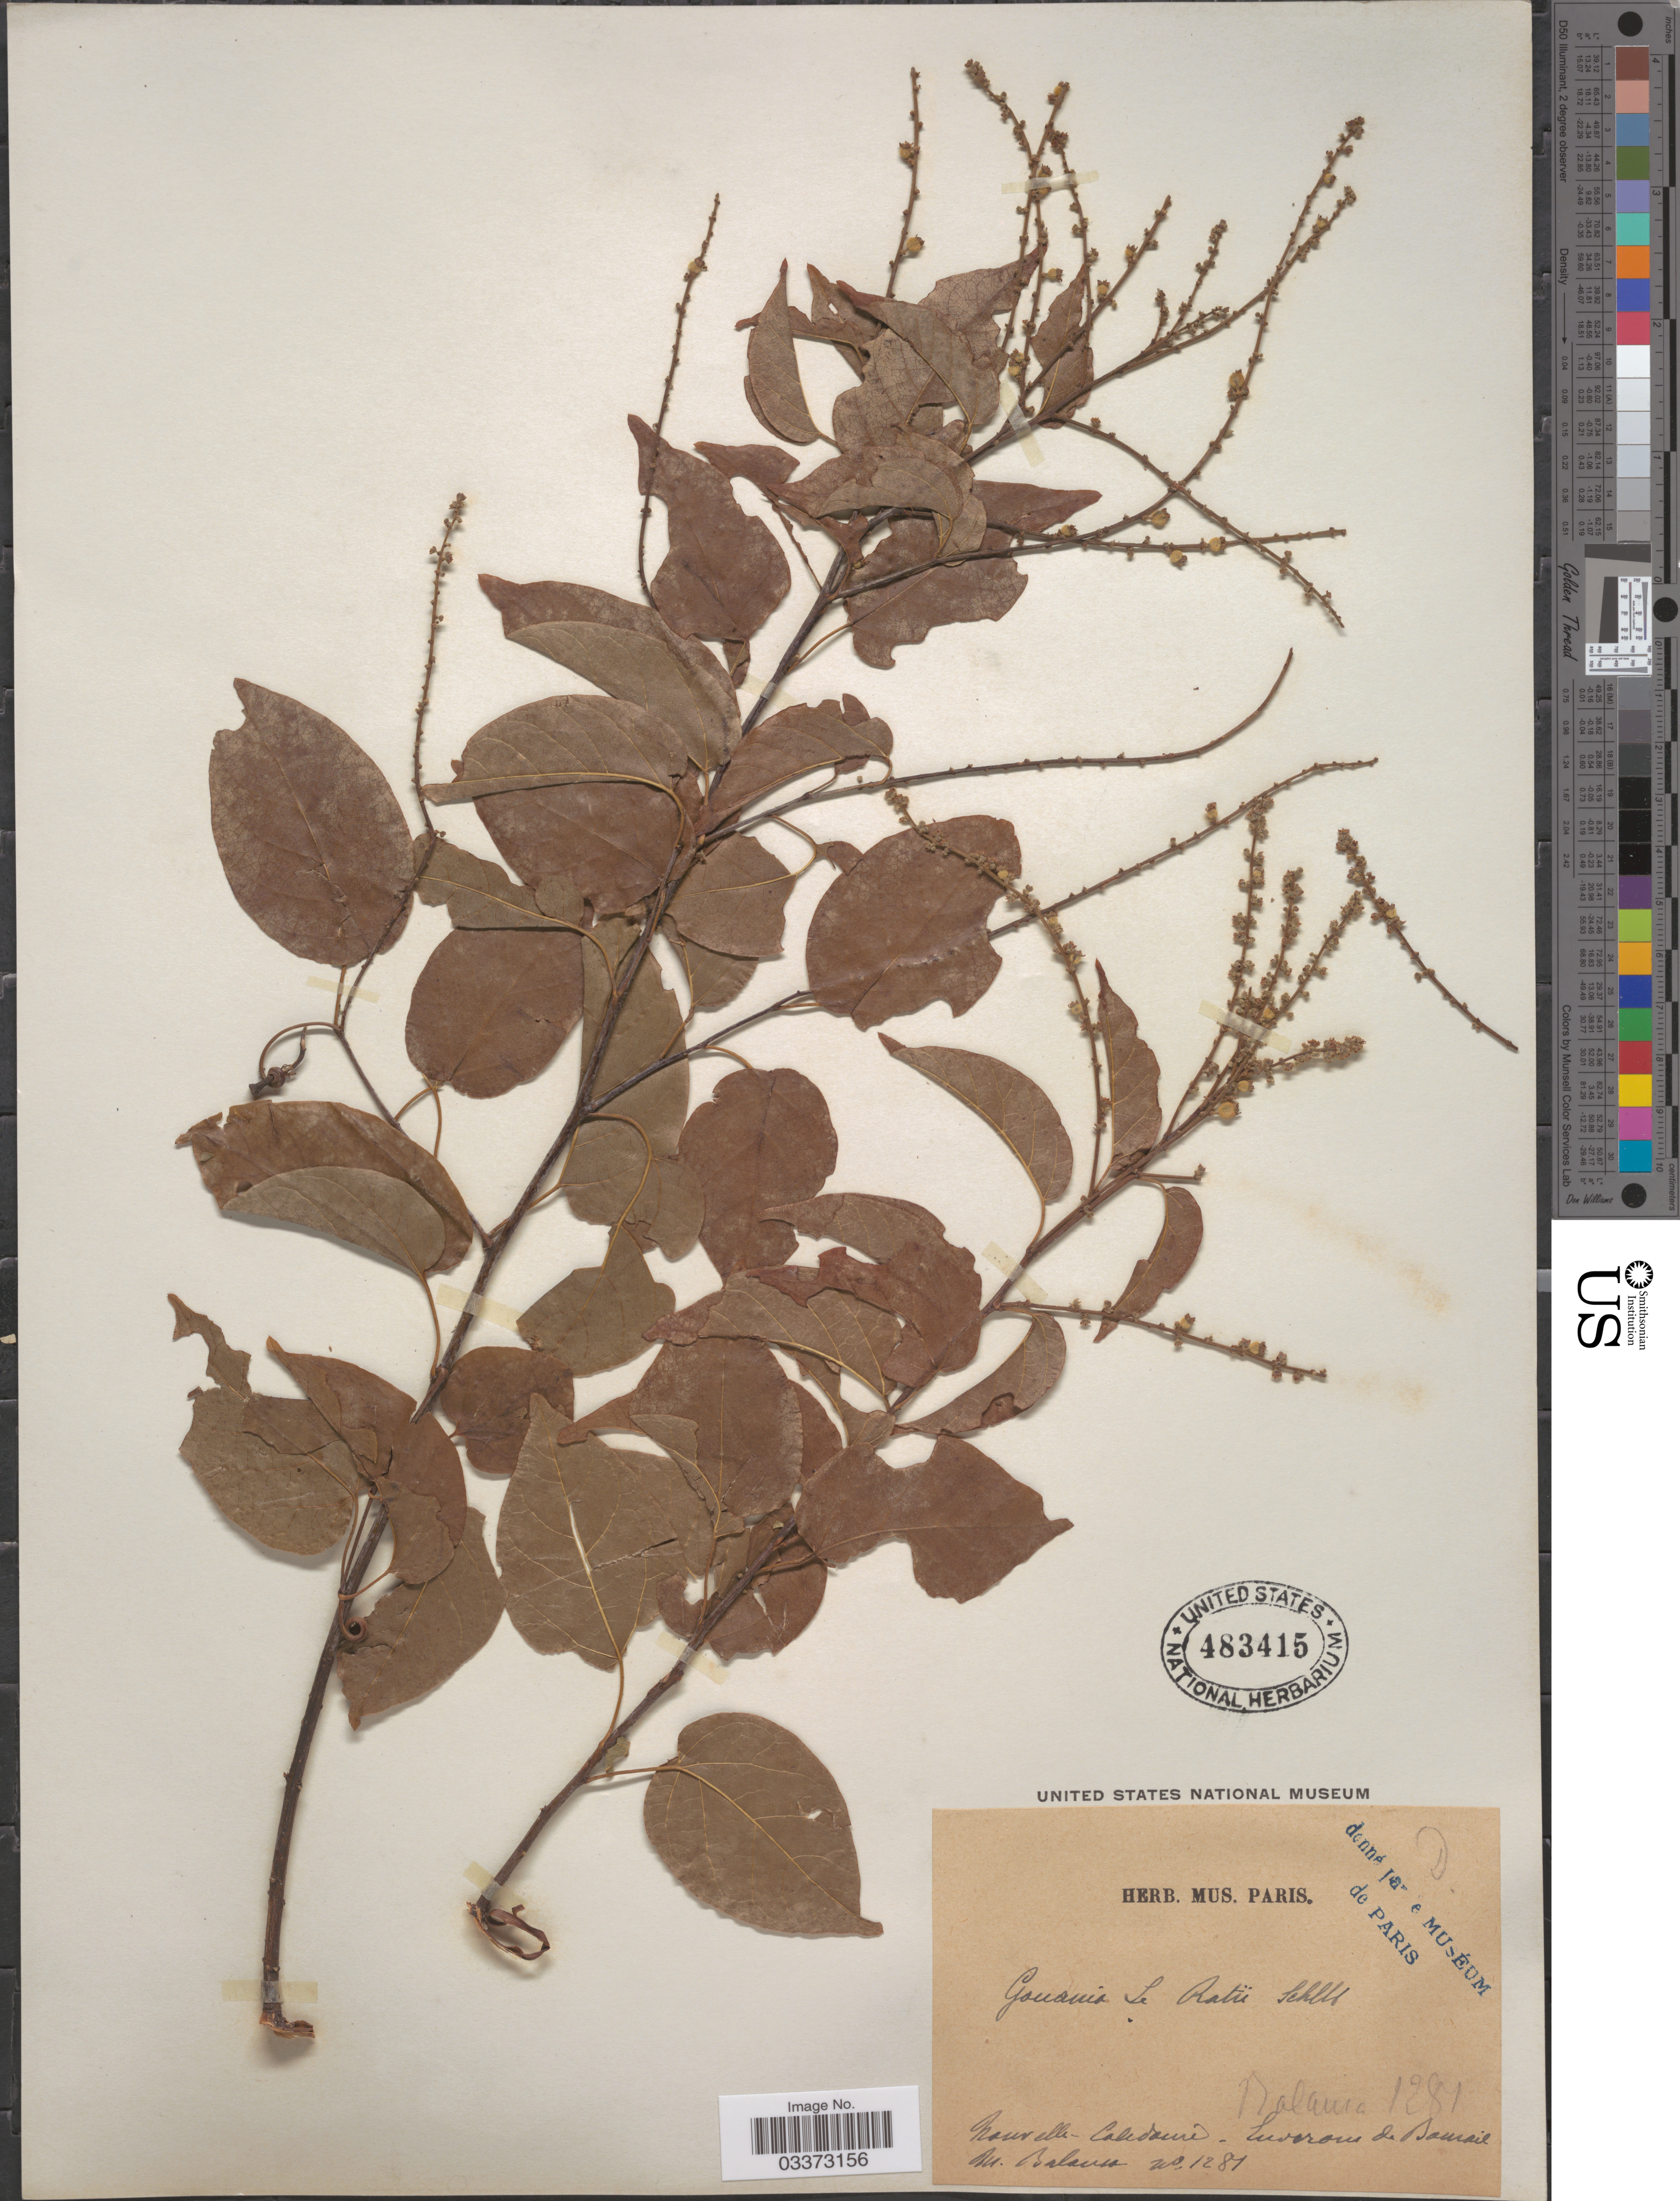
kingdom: Plantae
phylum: Tracheophyta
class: Magnoliopsida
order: Rosales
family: Rhamnaceae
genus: Gouania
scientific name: Gouania leratii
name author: Schltr.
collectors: B. Balansa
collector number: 1281*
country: New Caledonia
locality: Nouvelle-Caledonie - Environs de Bansail [interpreted].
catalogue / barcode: US 483415